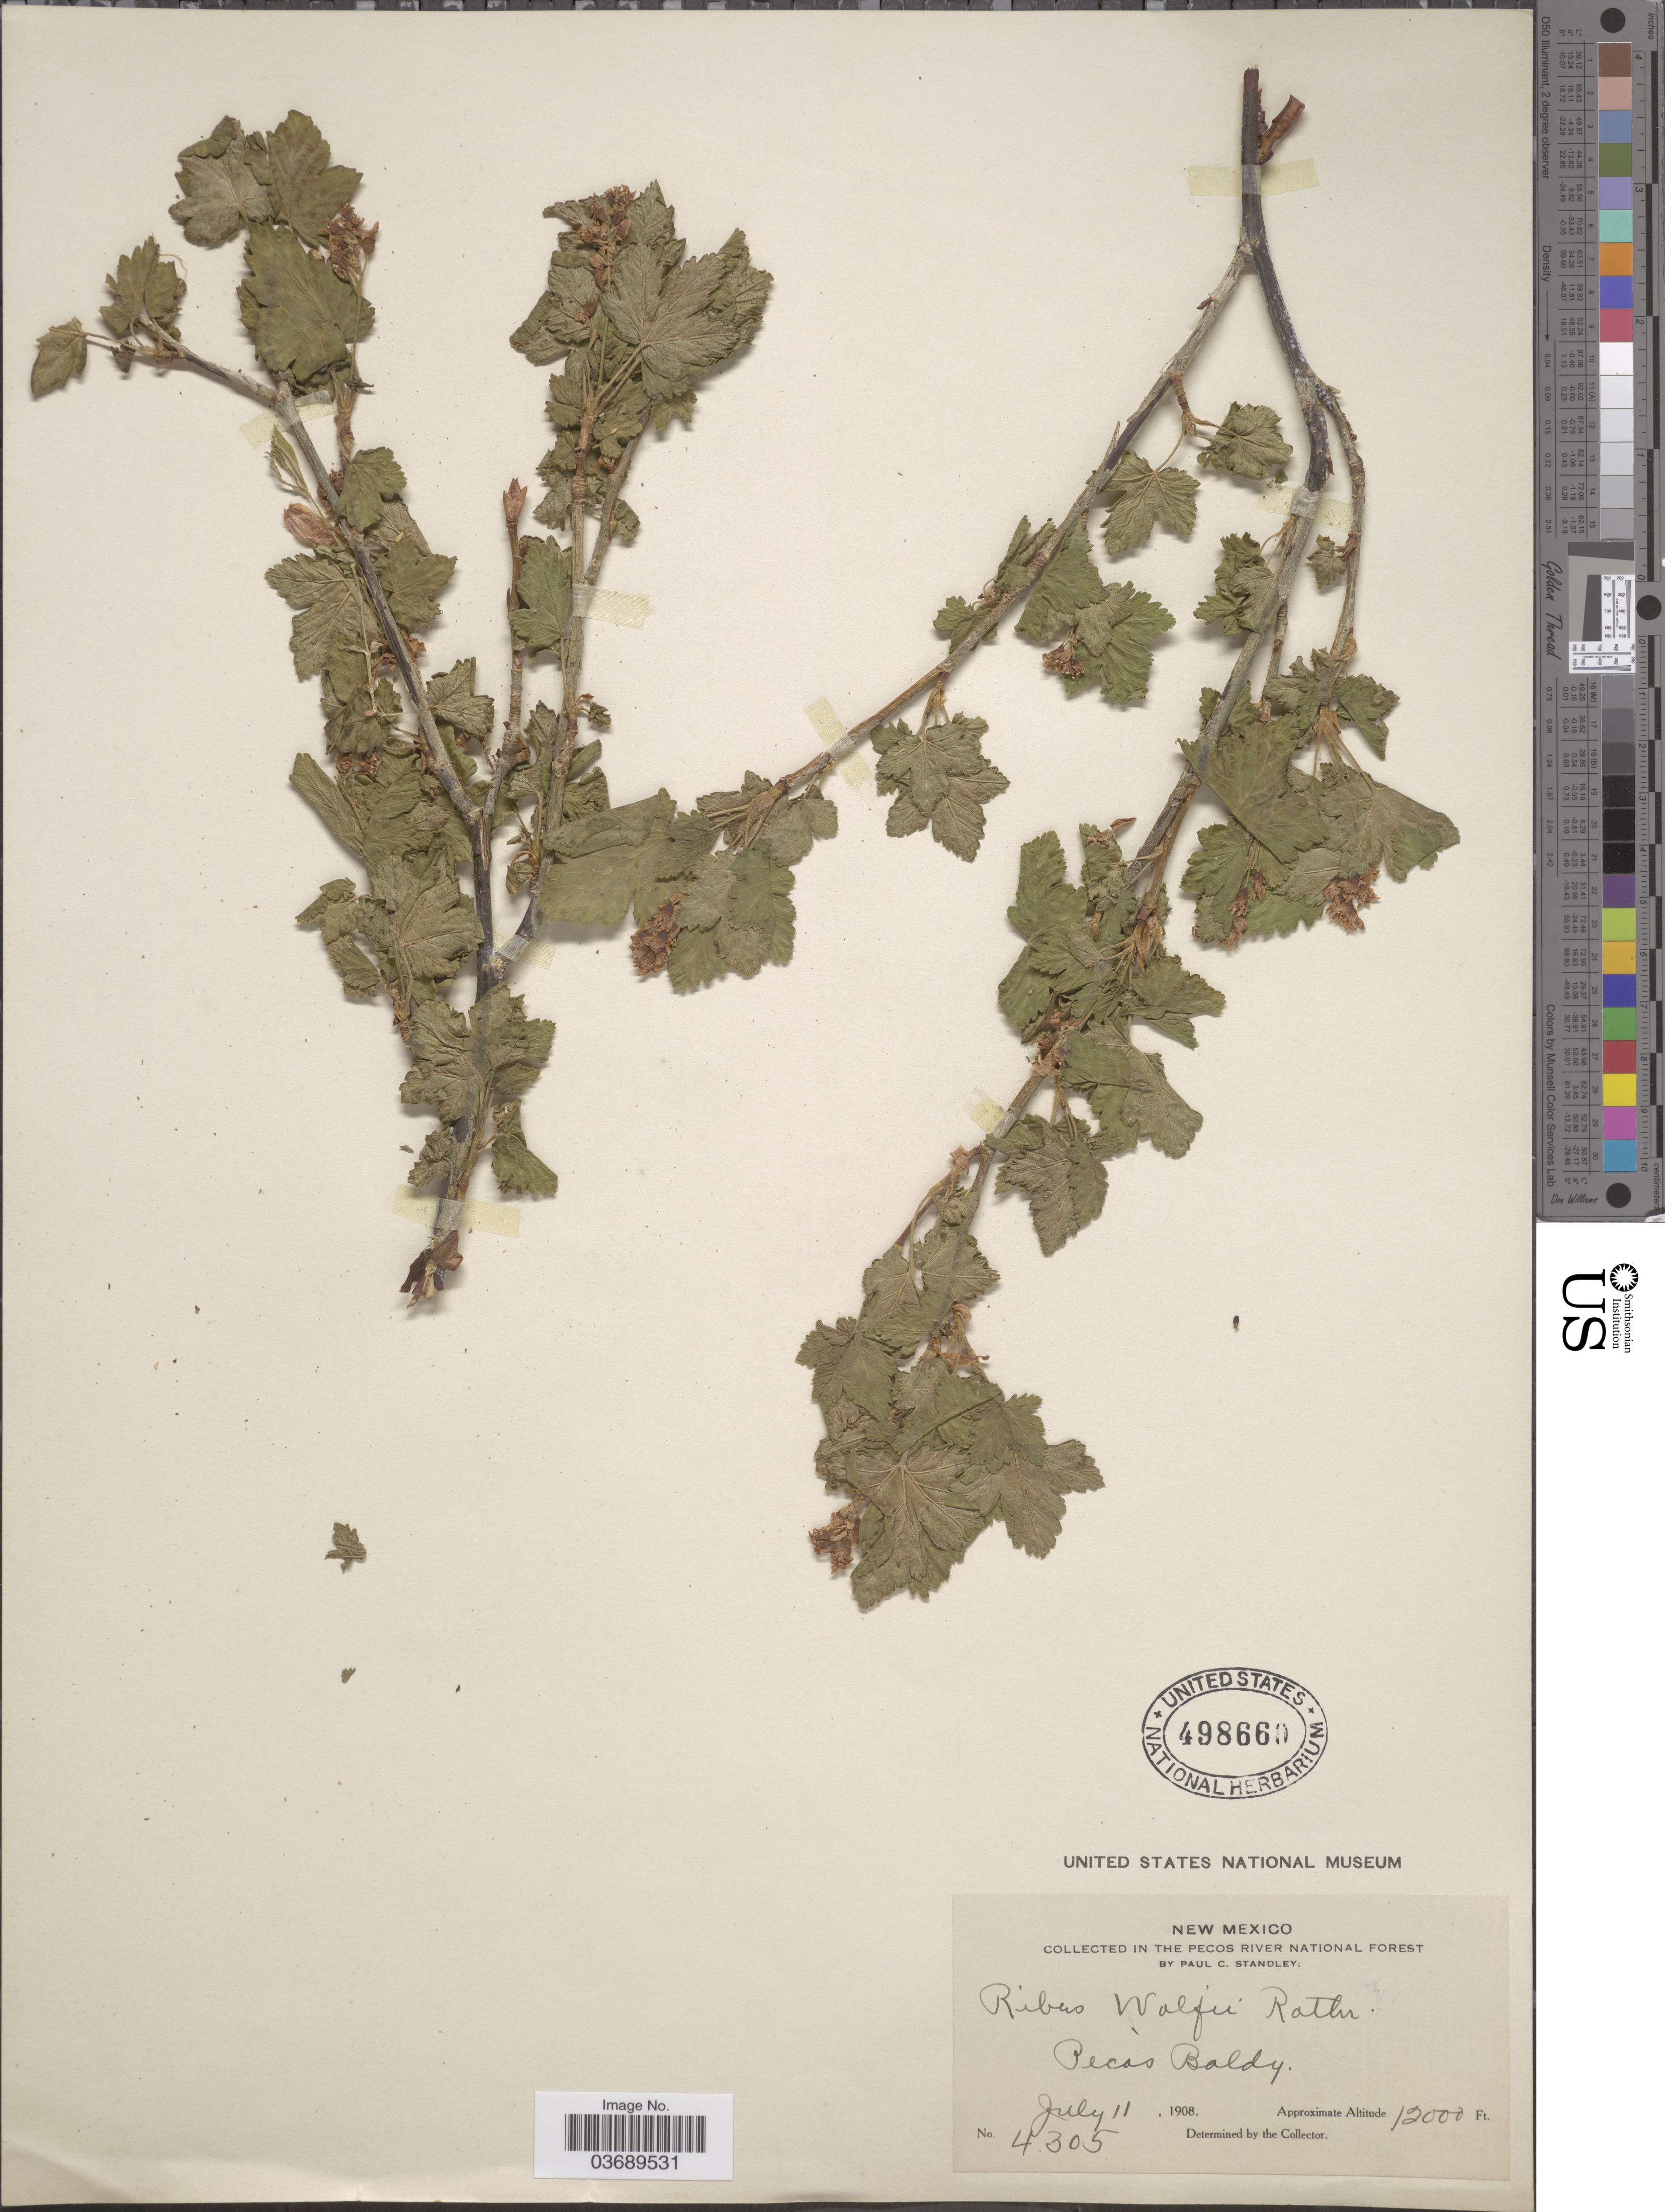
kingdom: Plantae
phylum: Tracheophyta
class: Magnoliopsida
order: Saxifragales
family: Grossulariaceae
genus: Ribes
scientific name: Ribes wolfii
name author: Rothr.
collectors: P. C. Standley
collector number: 4305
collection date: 1908-07-11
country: United States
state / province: New Mexico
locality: The Pecos River National Forest. Pecas Baldy.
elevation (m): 3658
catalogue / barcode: US 498660